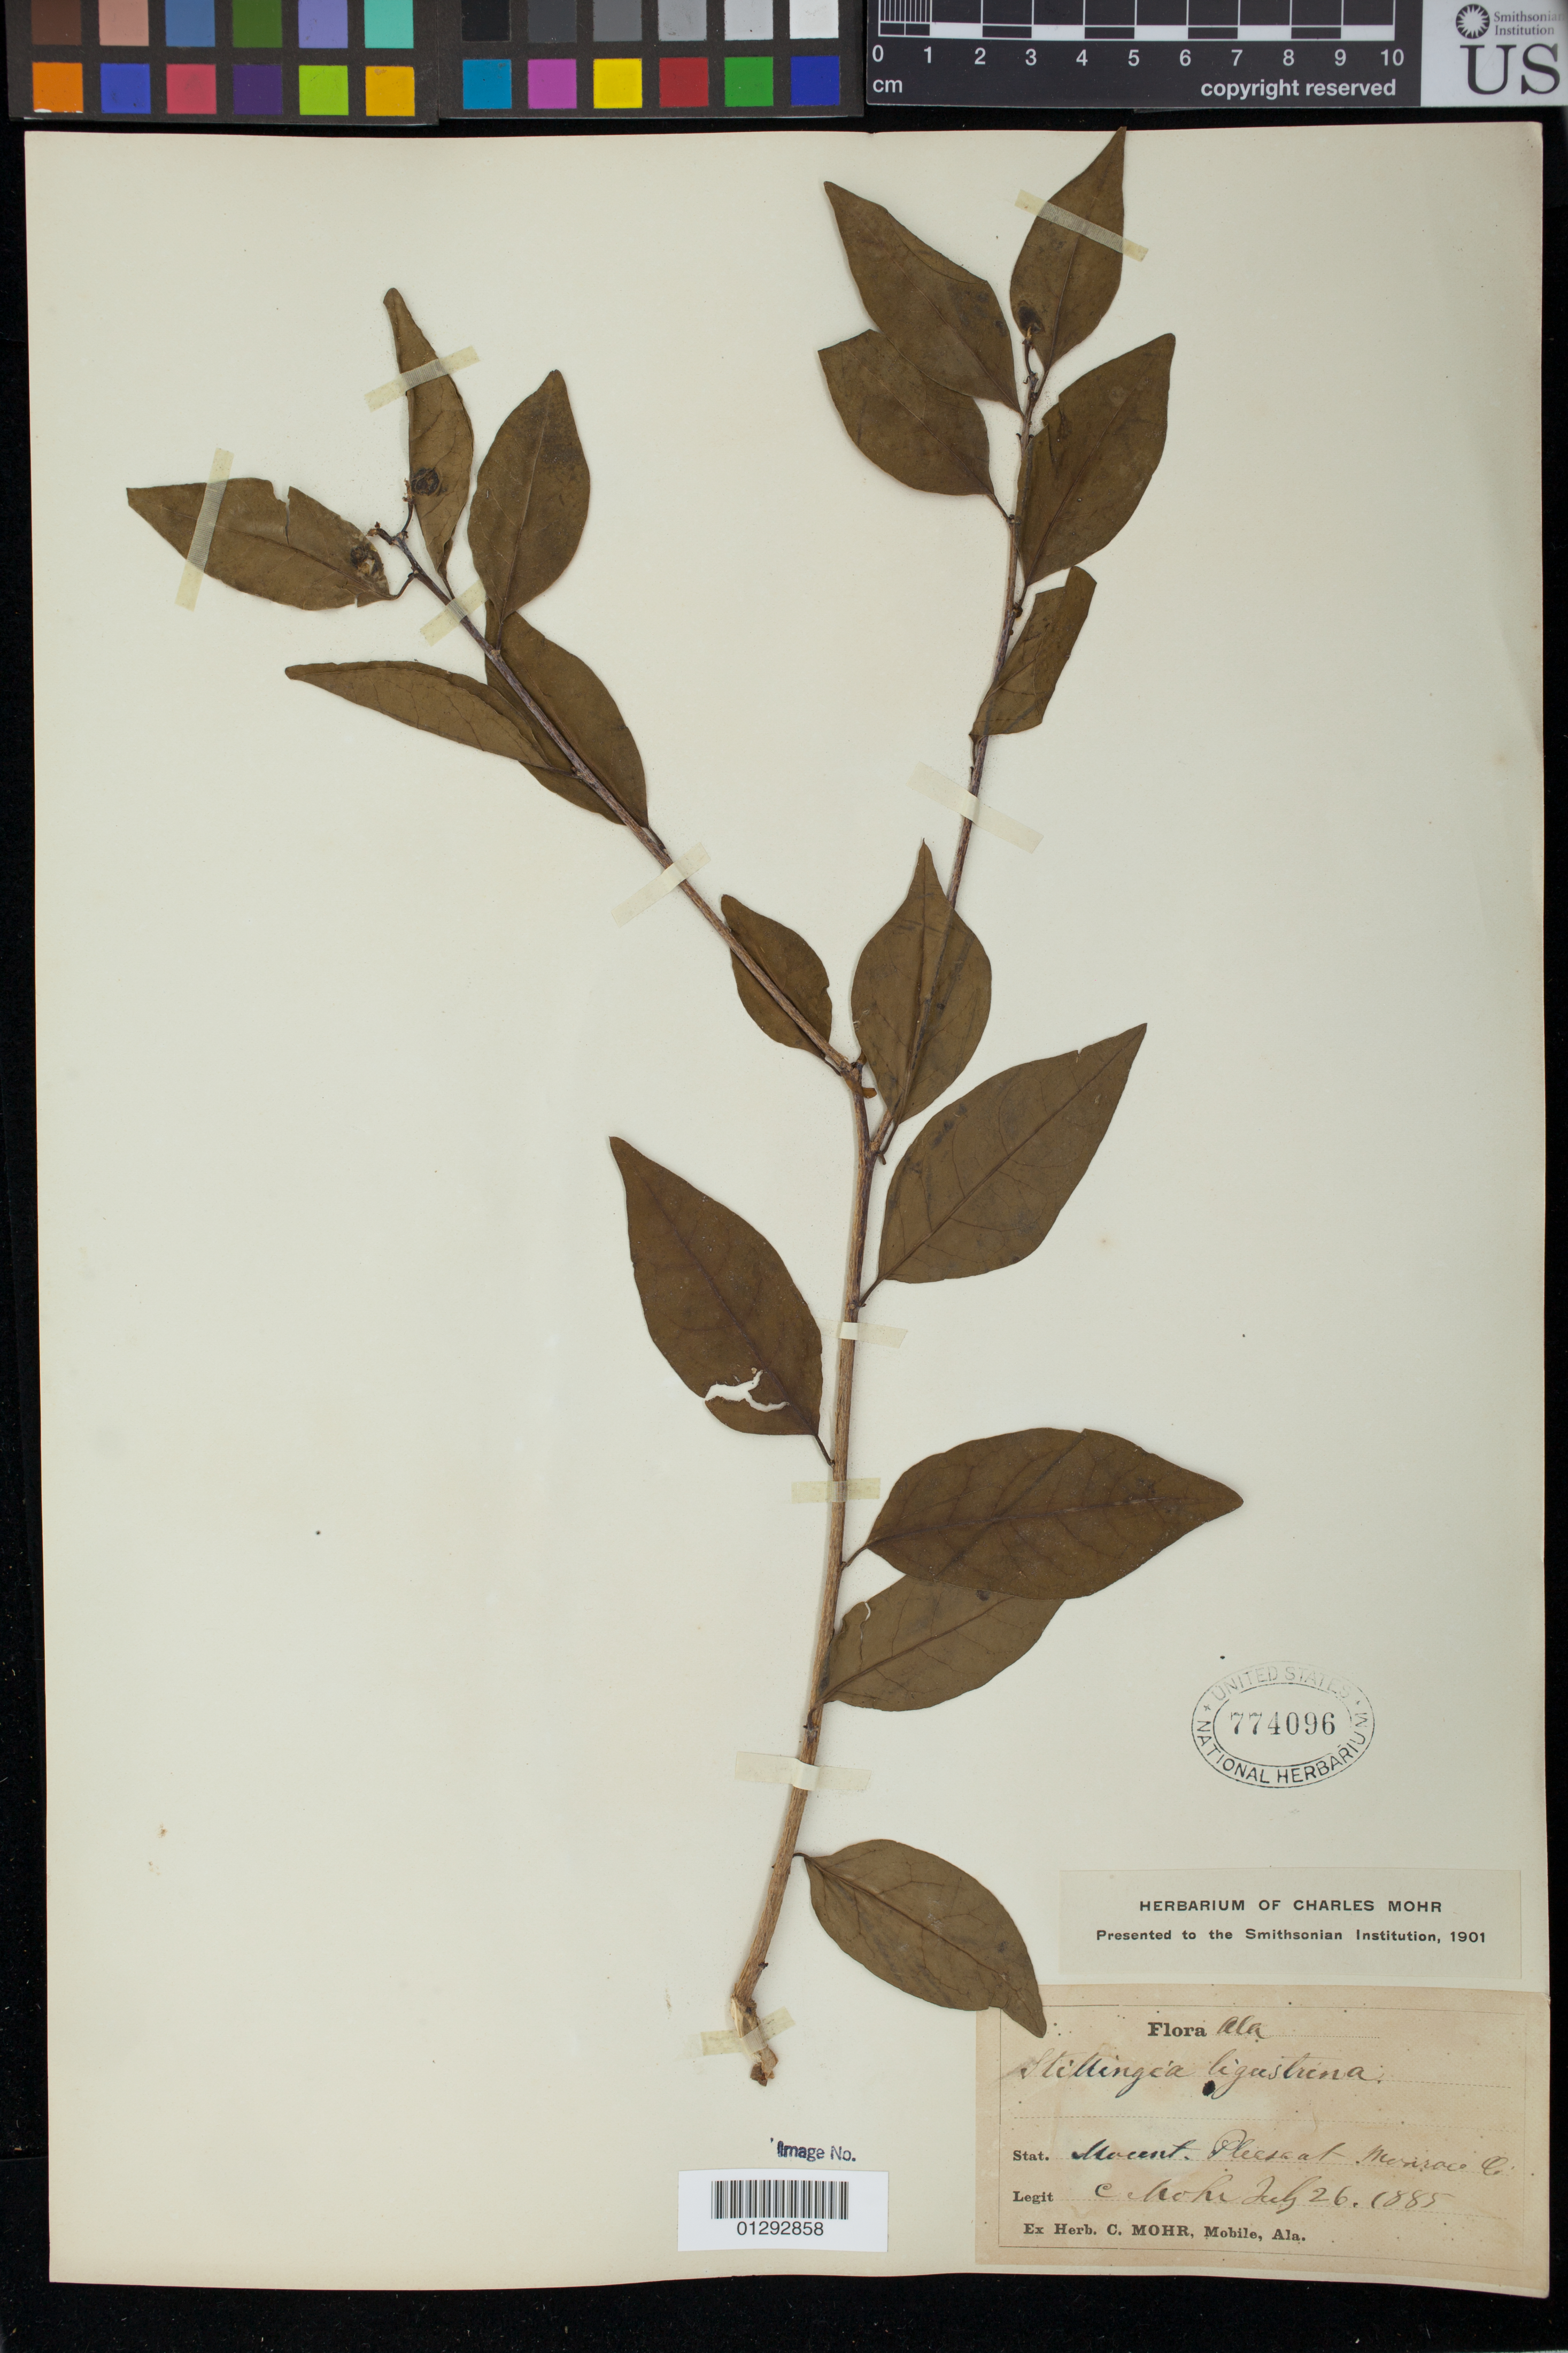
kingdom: Plantae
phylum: Tracheophyta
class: Magnoliopsida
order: Malpighiales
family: Euphorbiaceae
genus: Stillingia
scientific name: Stillingia sylvatica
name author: L.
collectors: C. T. Mohr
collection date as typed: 1885---26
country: United States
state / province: Alabama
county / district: Monroe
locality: Mount Pleasant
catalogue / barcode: US 774096